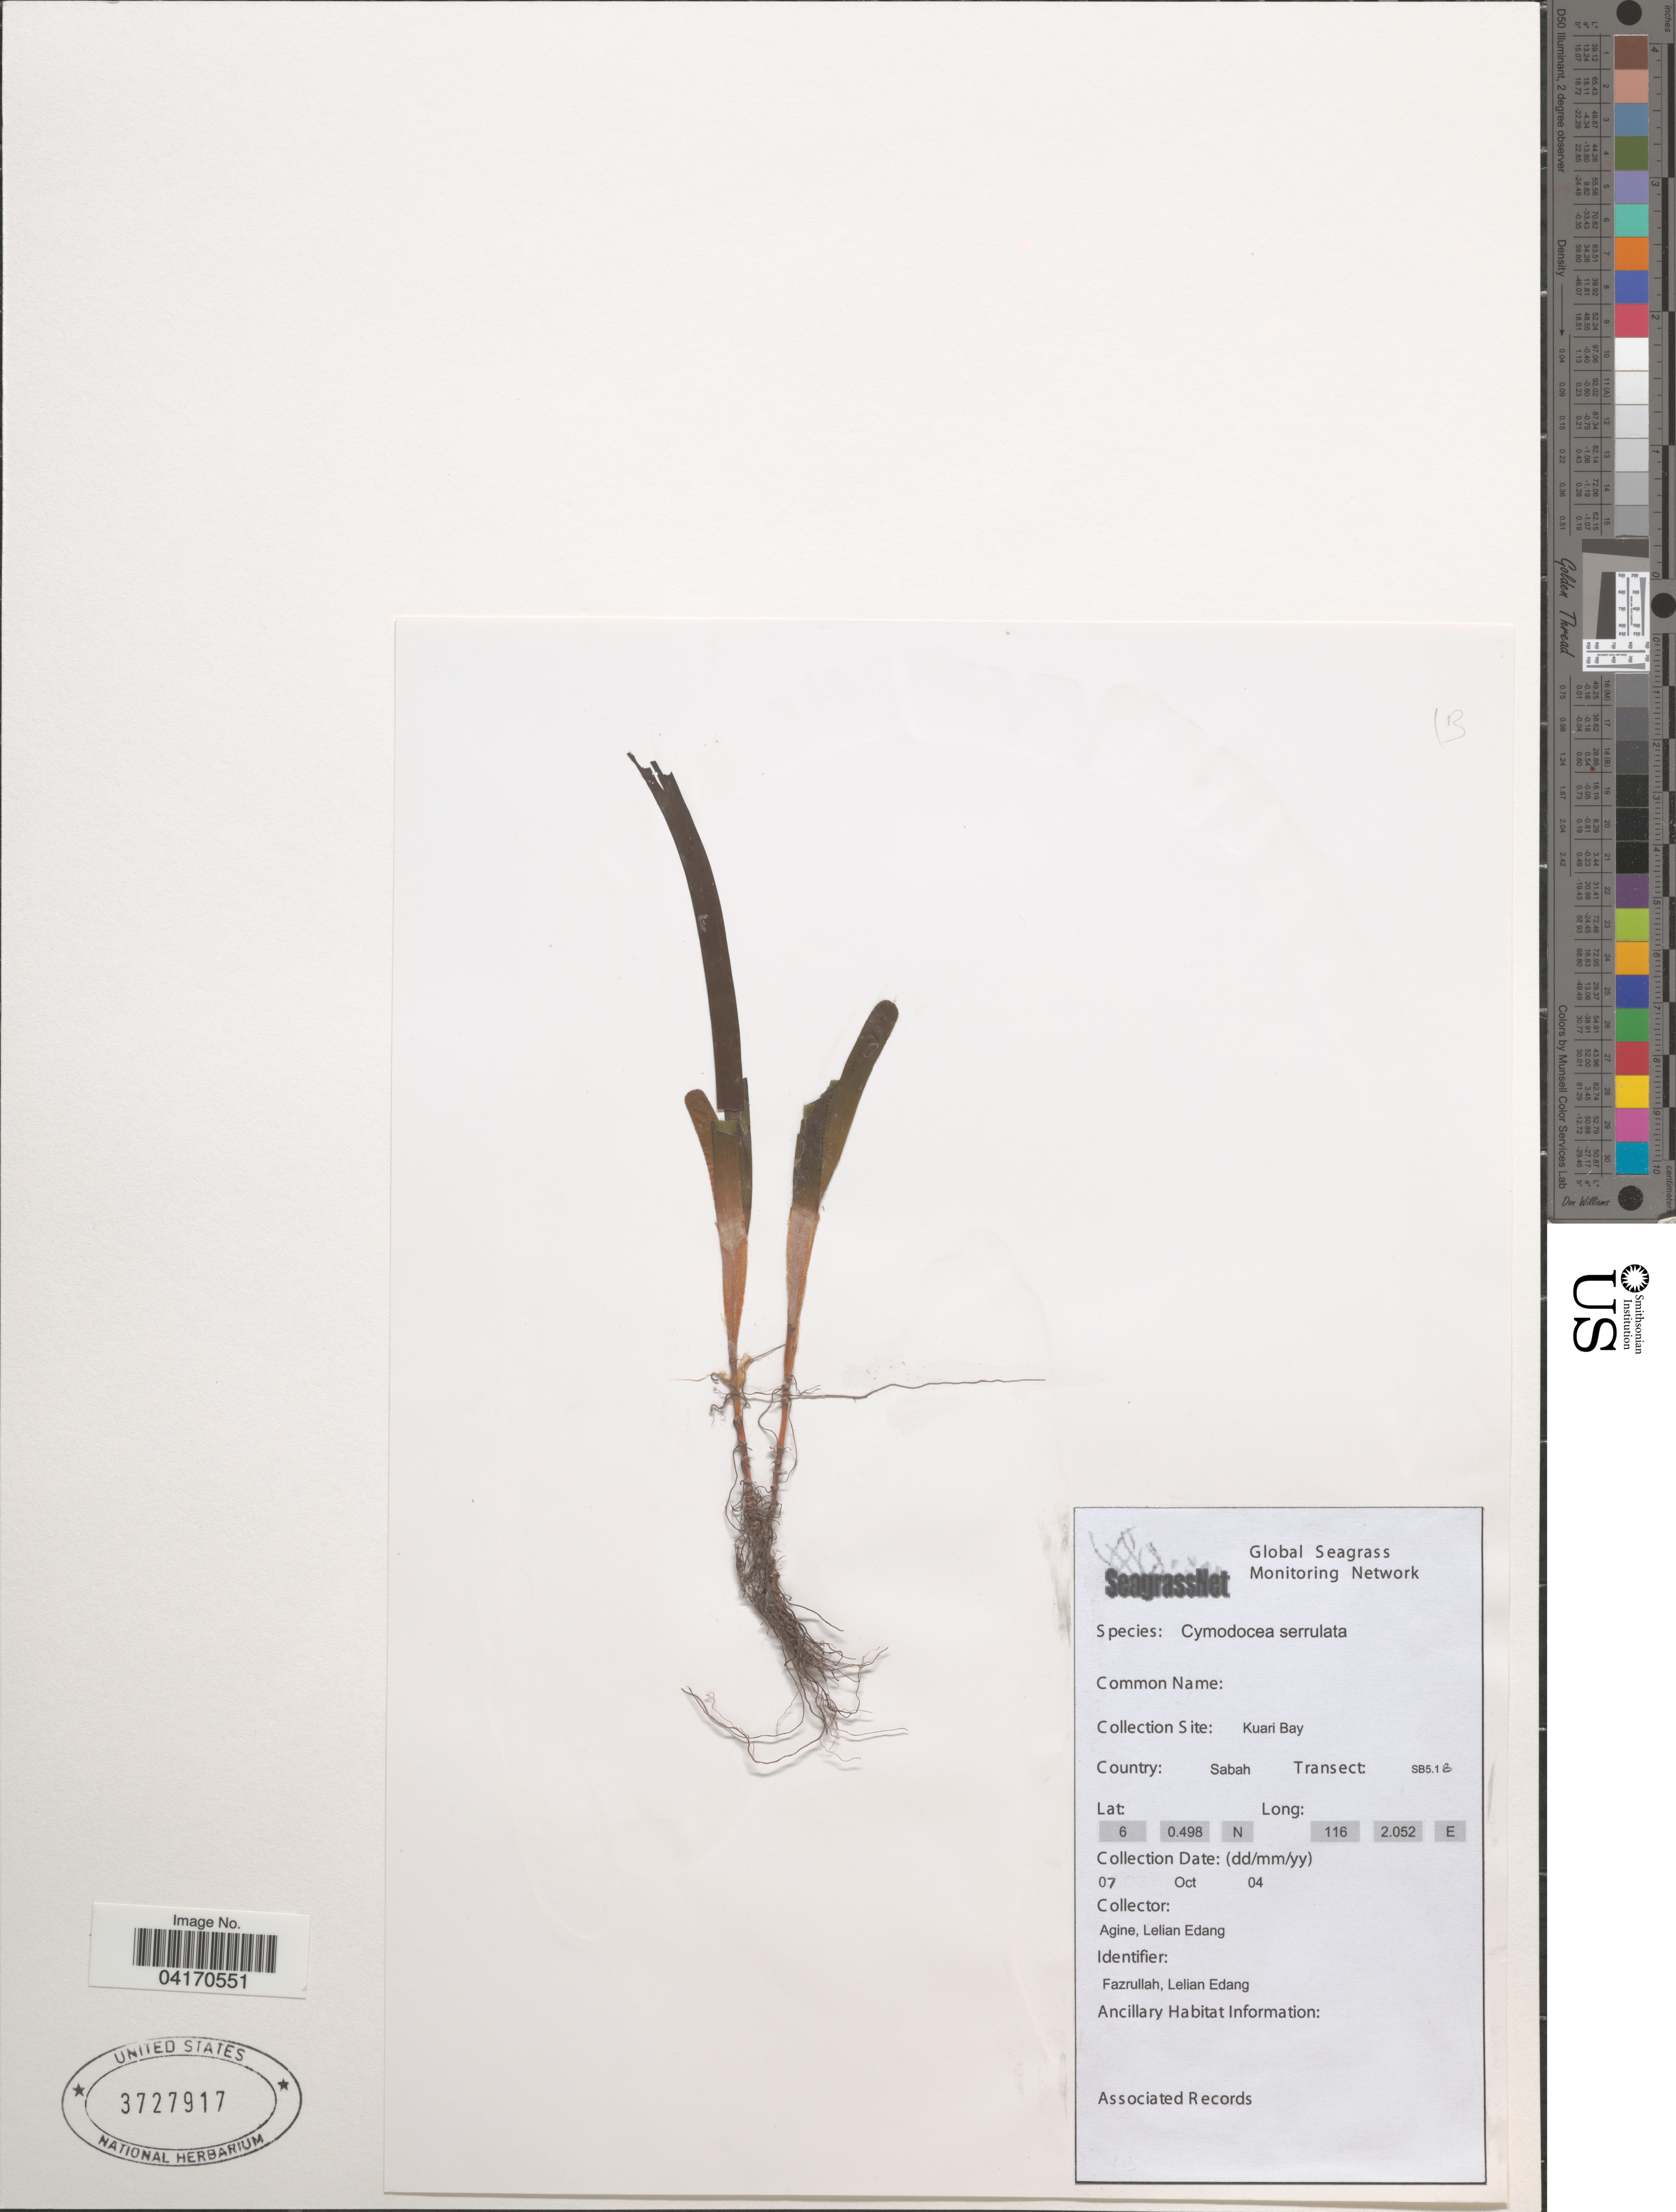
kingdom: Plantae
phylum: Tracheophyta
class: Liliopsida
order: Alismatales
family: Cymodoceaceae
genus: Cymodocea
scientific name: Cymodocea serrulata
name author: (R. Br.) Magnus & Ashers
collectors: Agine & L. Edang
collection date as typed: Transcribed d/m/y: 7/10/4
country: Malaysia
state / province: Sabah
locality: Collection Site: Kuari Bay. Country: Sabah. Transect: SB5.1B.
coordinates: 6 0.498, 116 2.052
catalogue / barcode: US 3727917